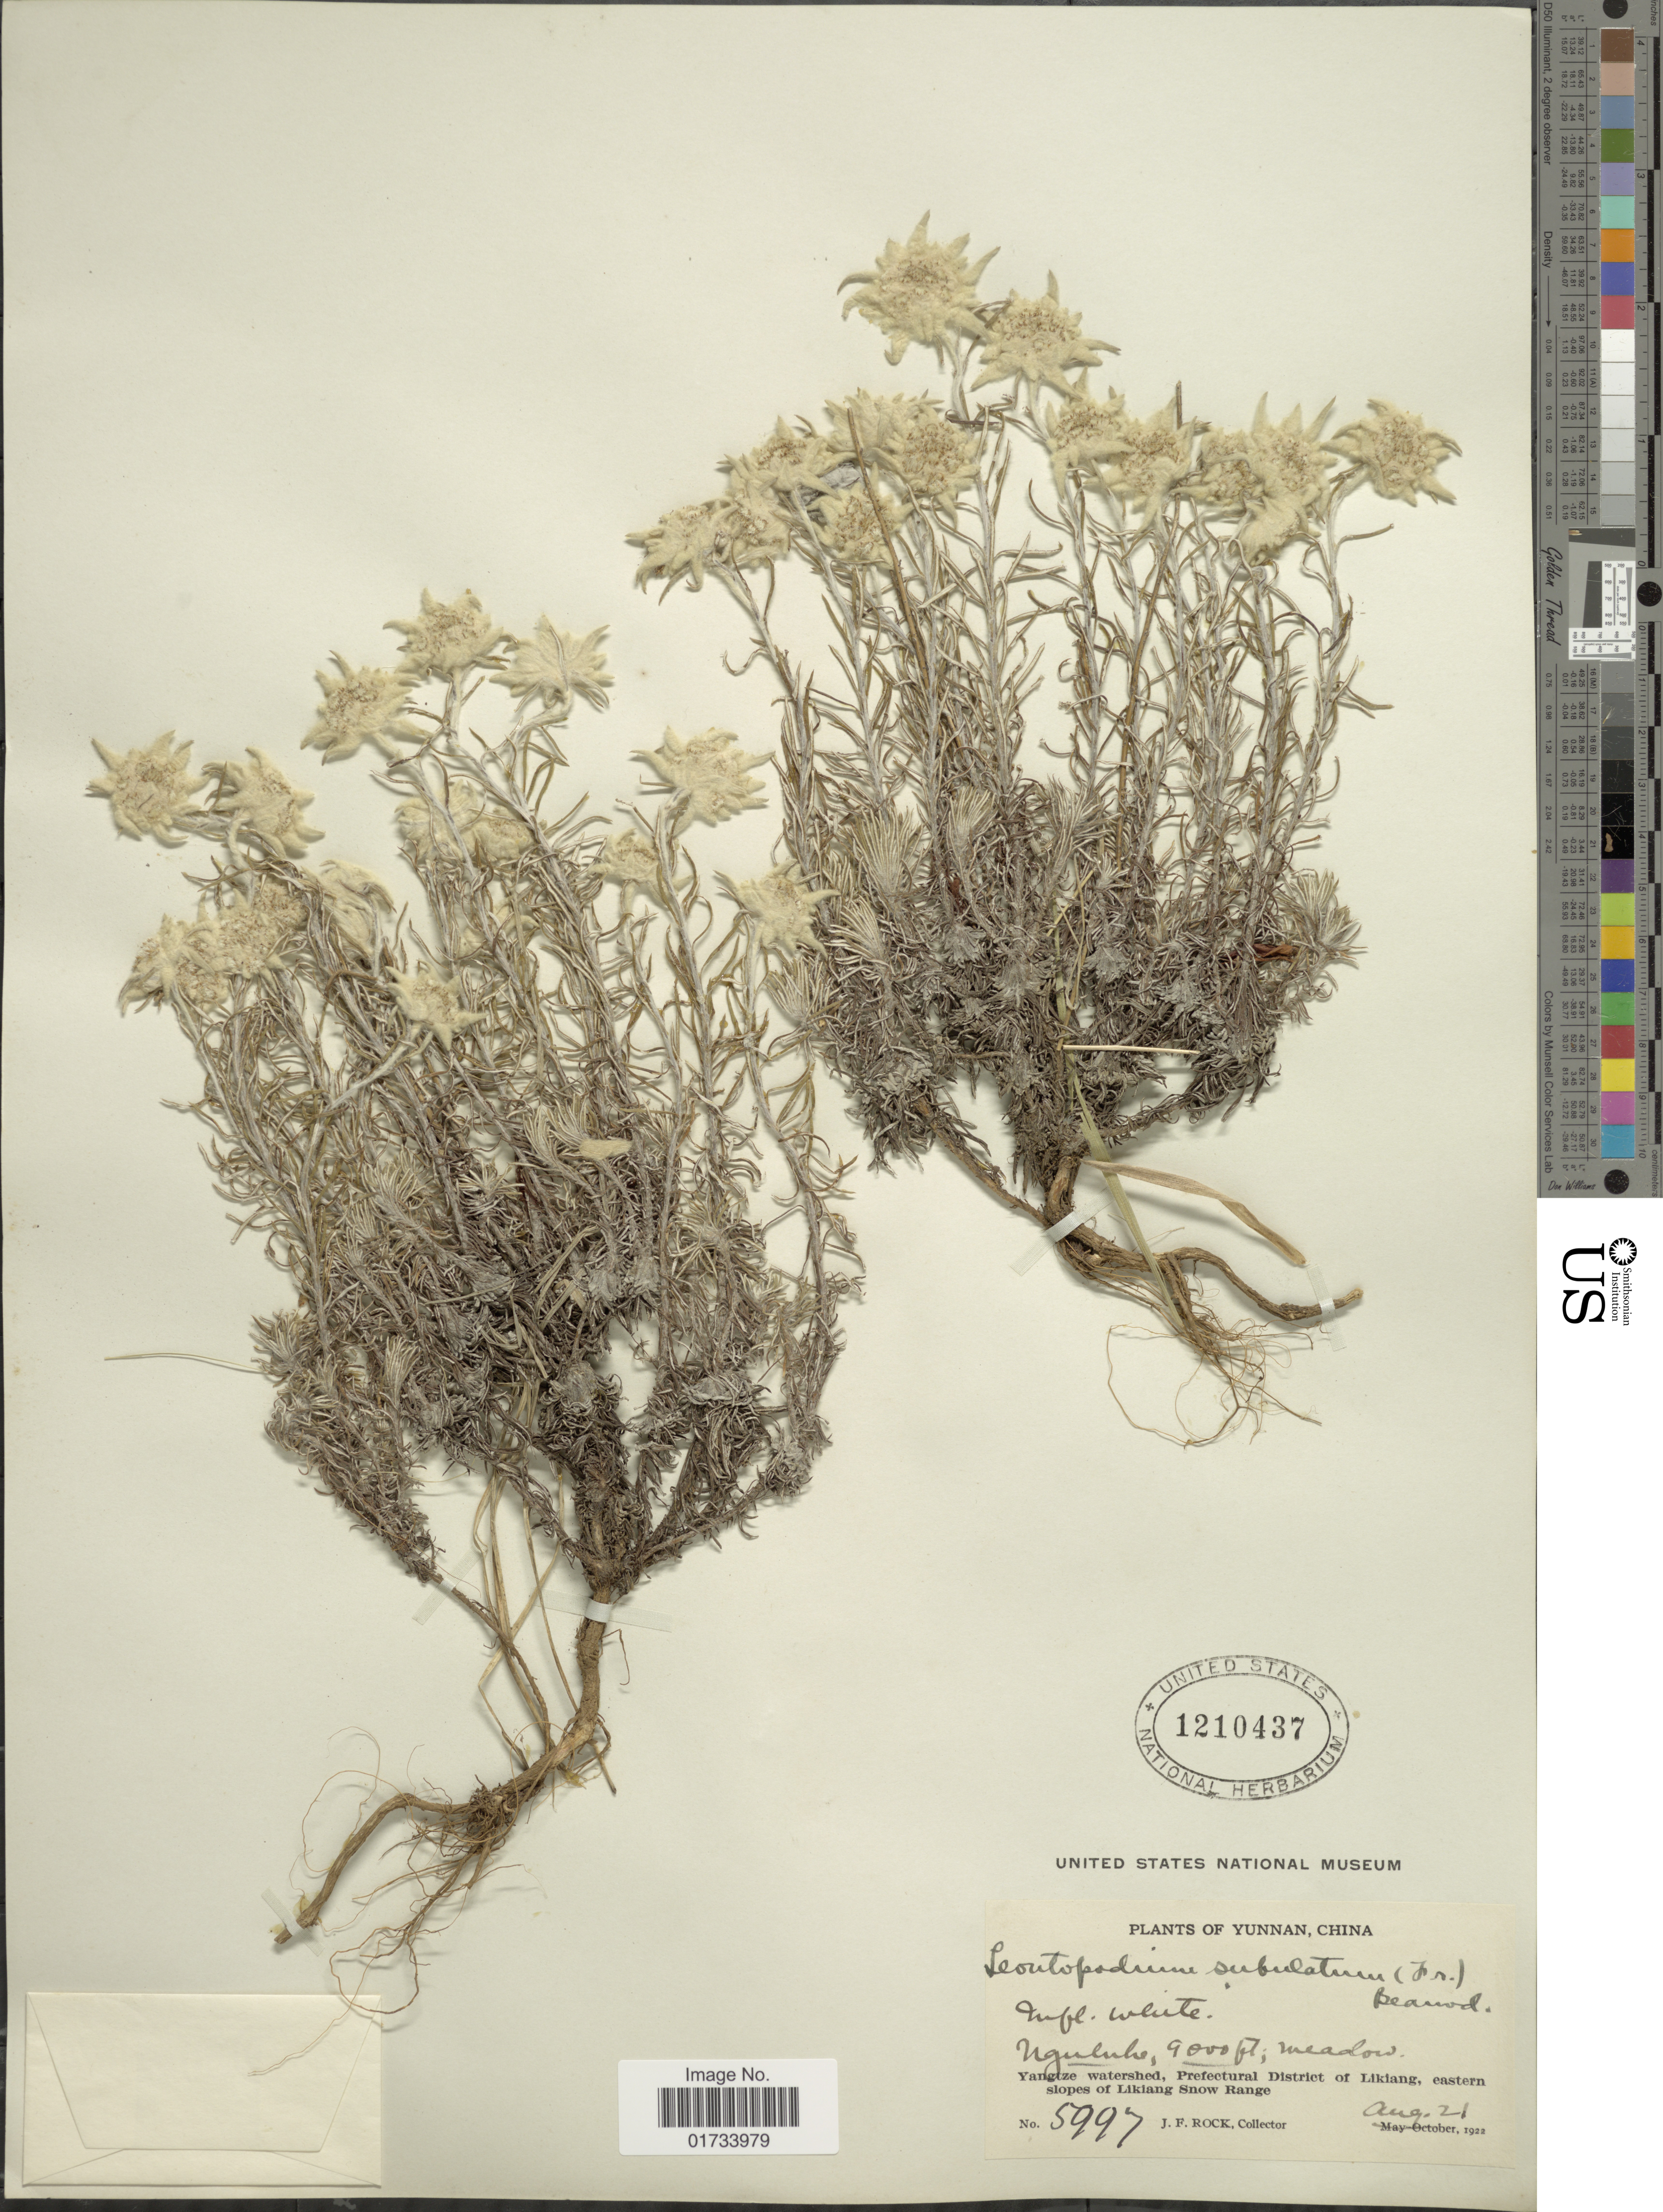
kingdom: Plantae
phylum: Tracheophyta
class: Magnoliopsida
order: Asterales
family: Asteraceae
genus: Leontopodium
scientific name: Leontopodium subulatum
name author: (Franch.) Beauverd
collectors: J. Rock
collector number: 5997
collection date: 1922-08-21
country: China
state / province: Yunnan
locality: Nguluke, meadow, Yangtze watershed, Prefectural District of Likiang, eastern slopes of Likiang Snow Range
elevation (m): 2743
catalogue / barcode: US 1210437